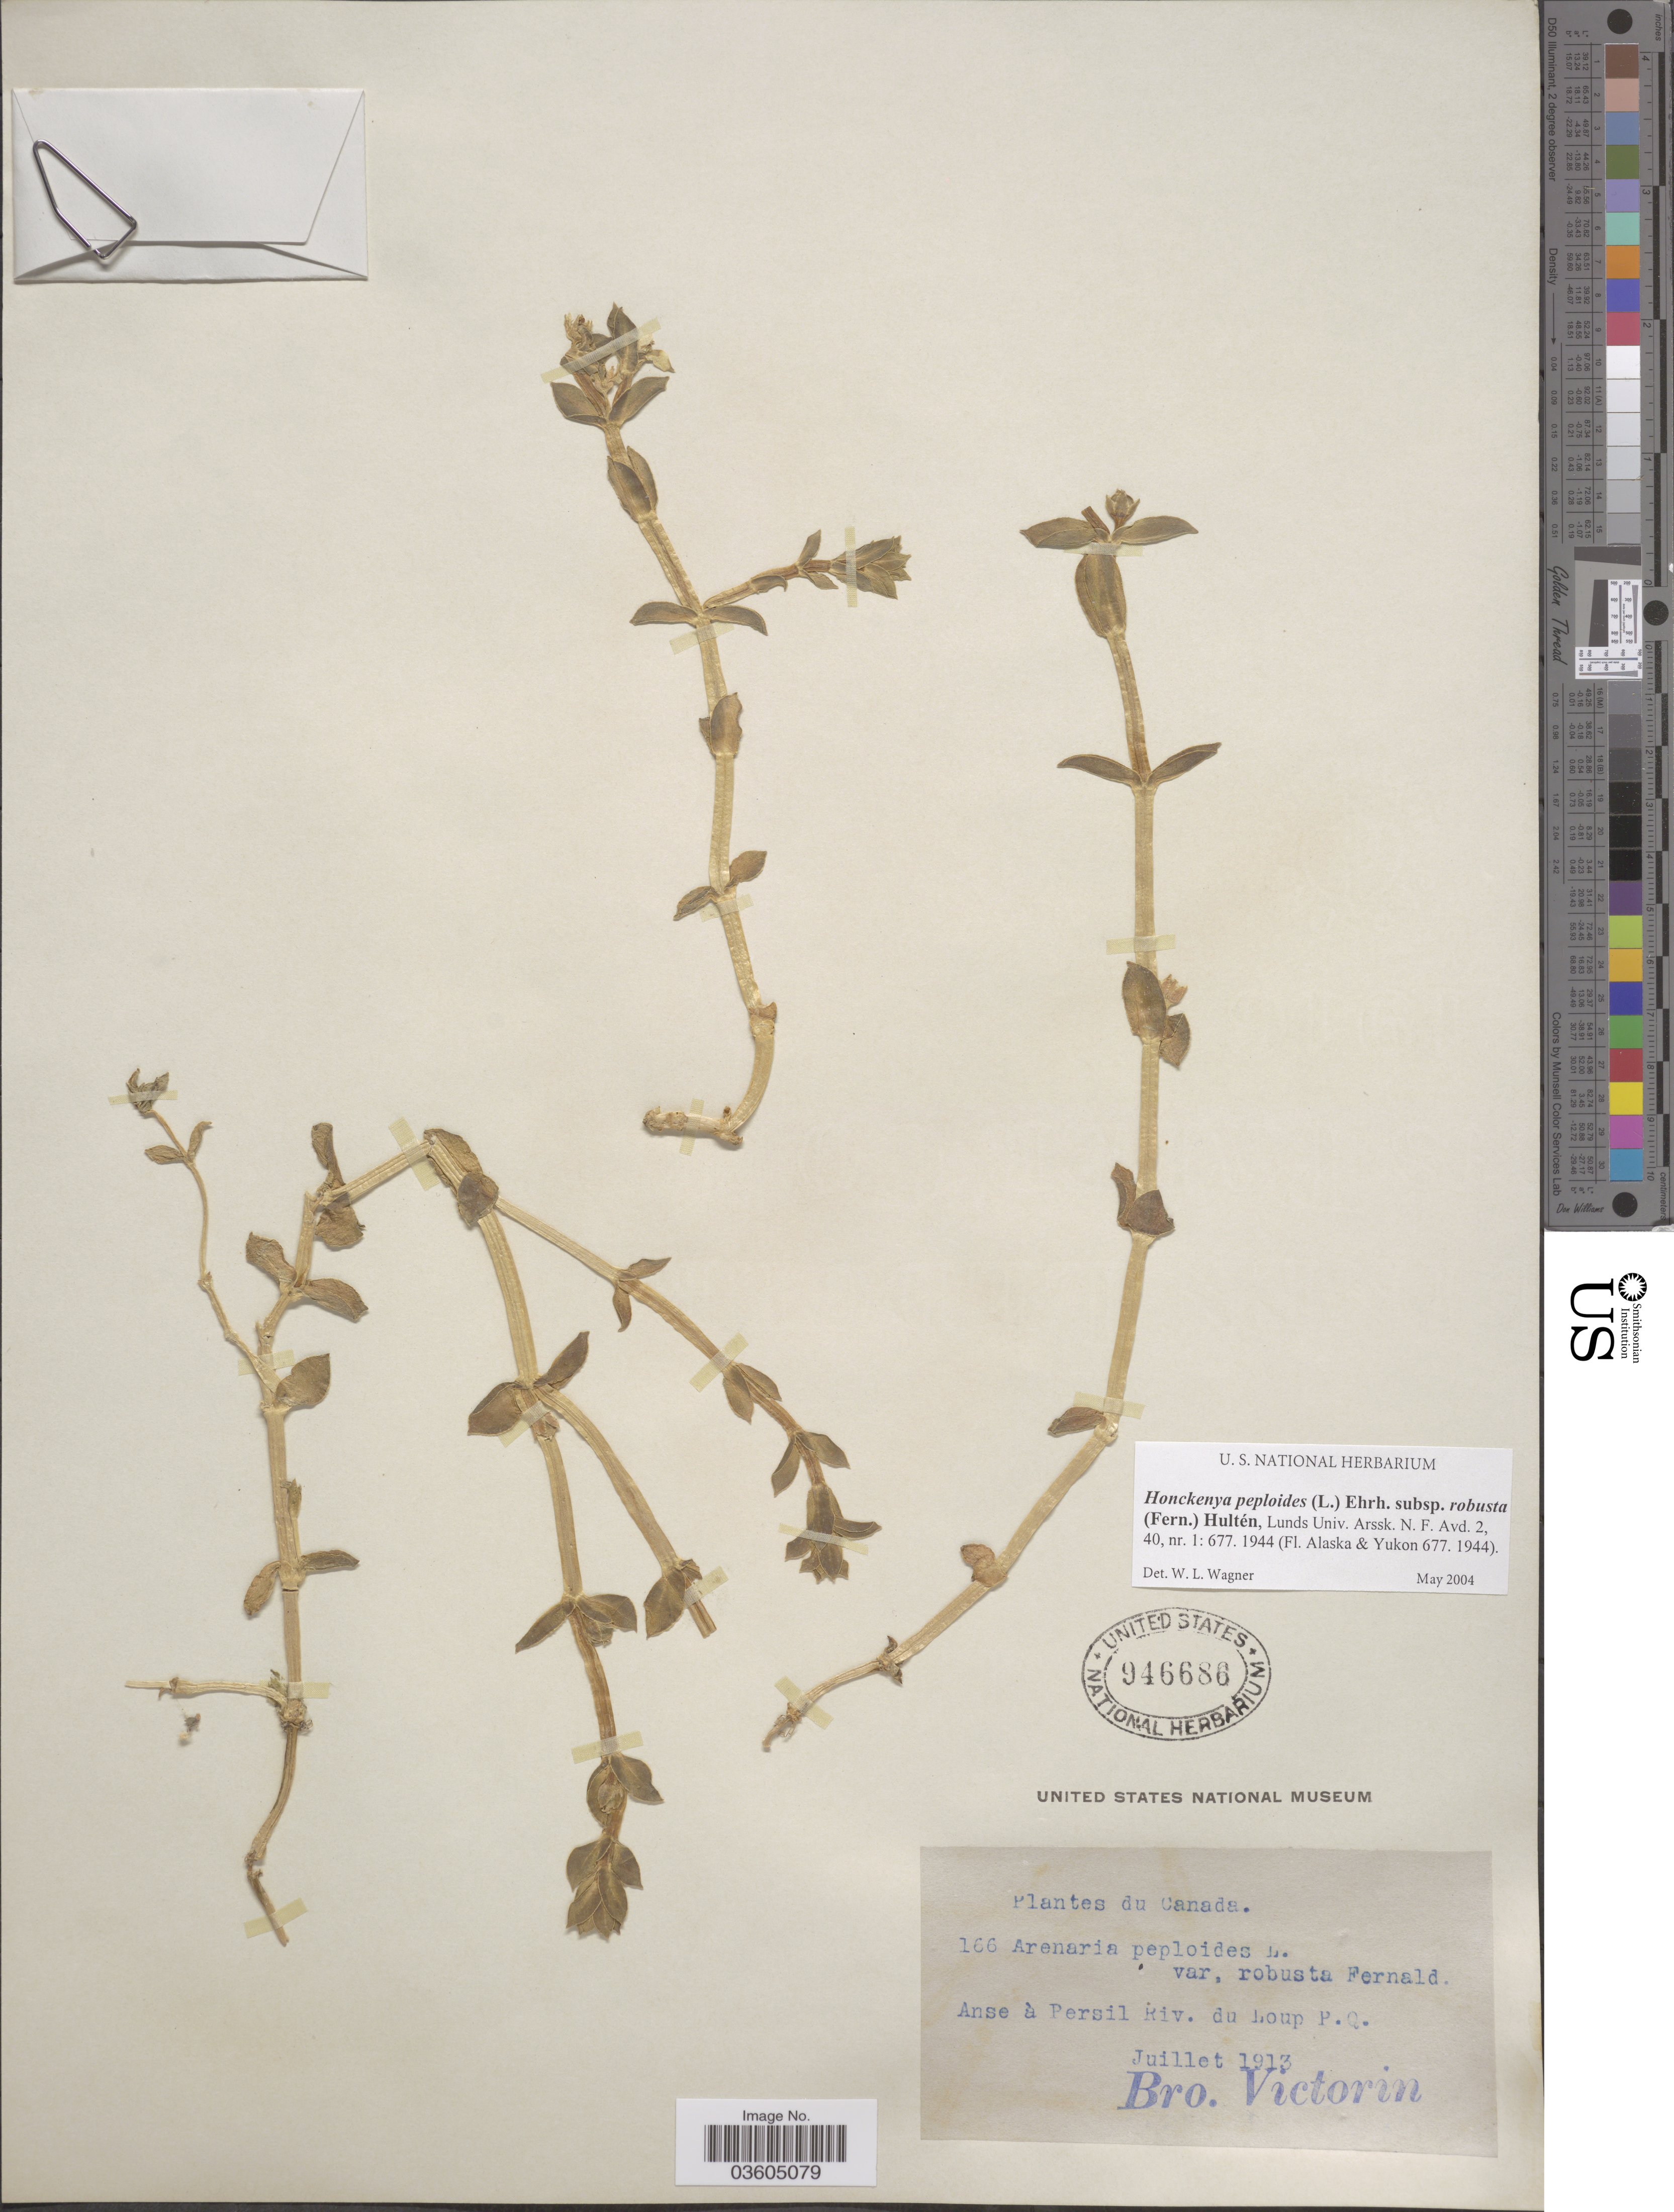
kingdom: Plantae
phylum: Tracheophyta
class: Magnoliopsida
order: Caryophyllales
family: Caryophyllaceae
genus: Honckenya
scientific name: Honckenya peploides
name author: (L.) Ehrh.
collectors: B. Victorin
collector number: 166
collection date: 1913-07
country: Canada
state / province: Quebec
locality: Anse à Persil Riv. du Loup P. Q.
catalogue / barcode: US 946686